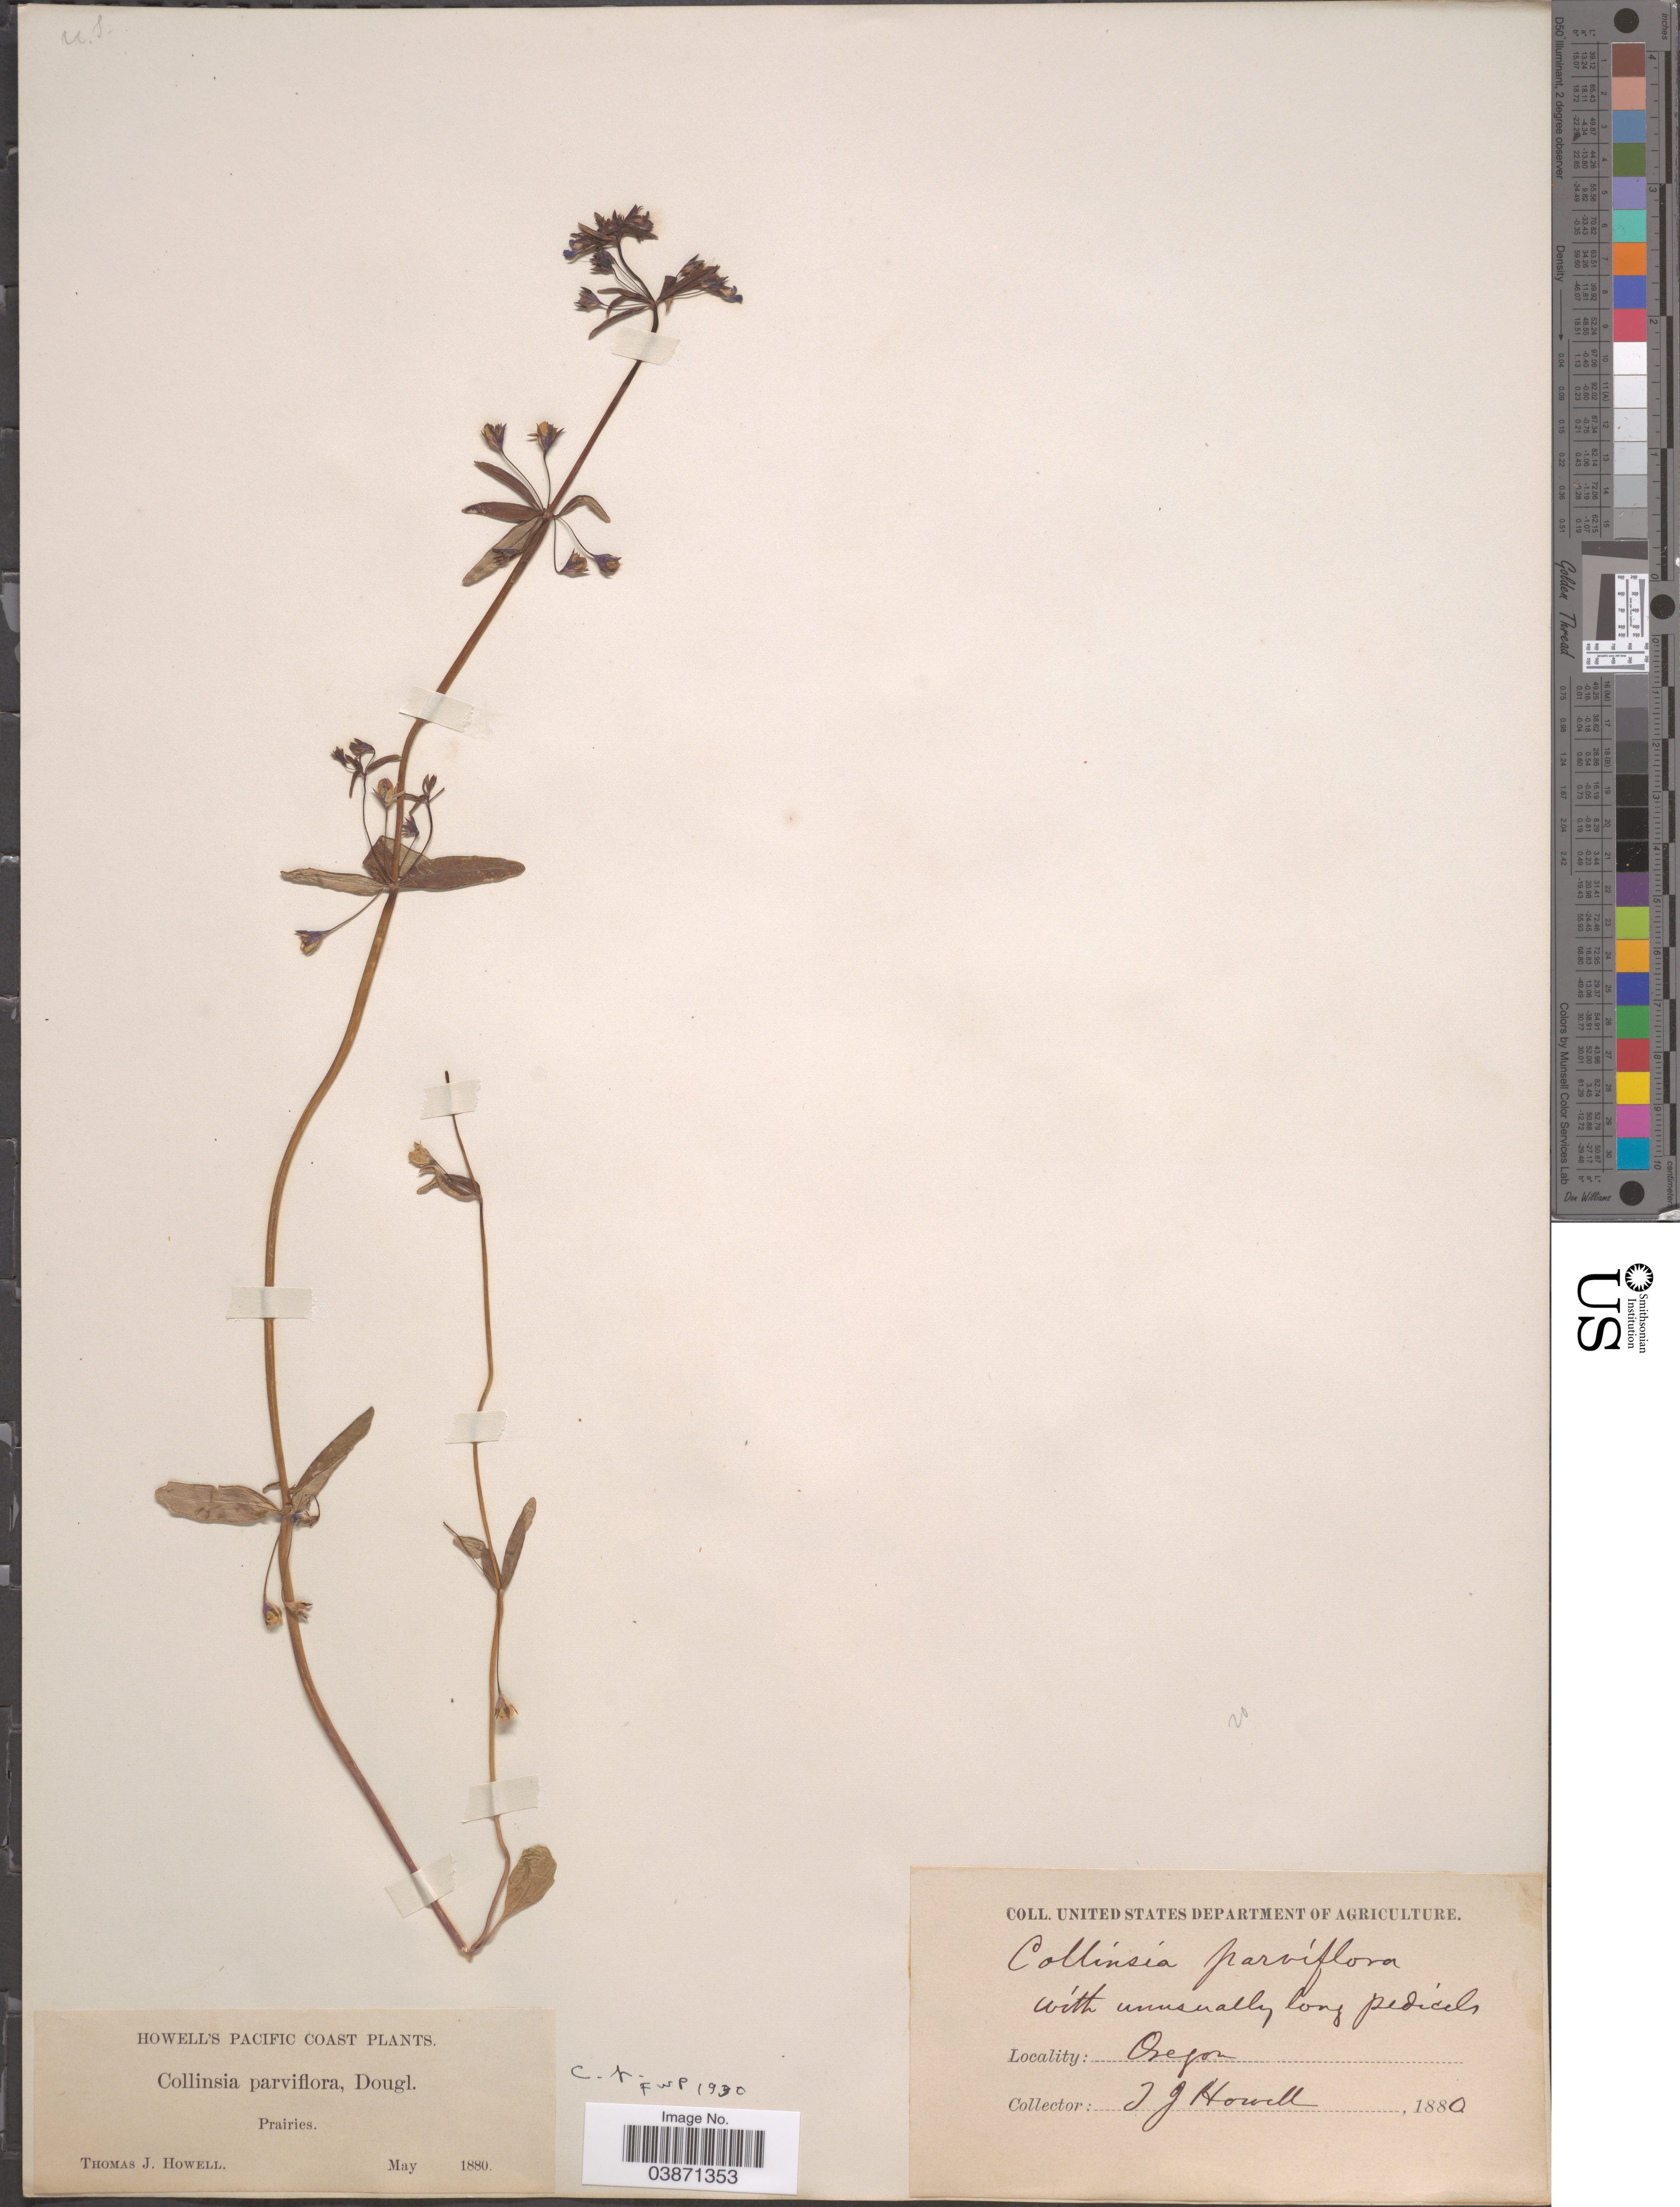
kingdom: Plantae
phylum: Tracheophyta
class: Magnoliopsida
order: Lamiales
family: Plantaginaceae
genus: Collinsia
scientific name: Collinsia parviflora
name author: Douglas ex Lindl.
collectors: T. J. Howell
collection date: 1880-05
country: United States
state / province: Oregon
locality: Pacific Coast.